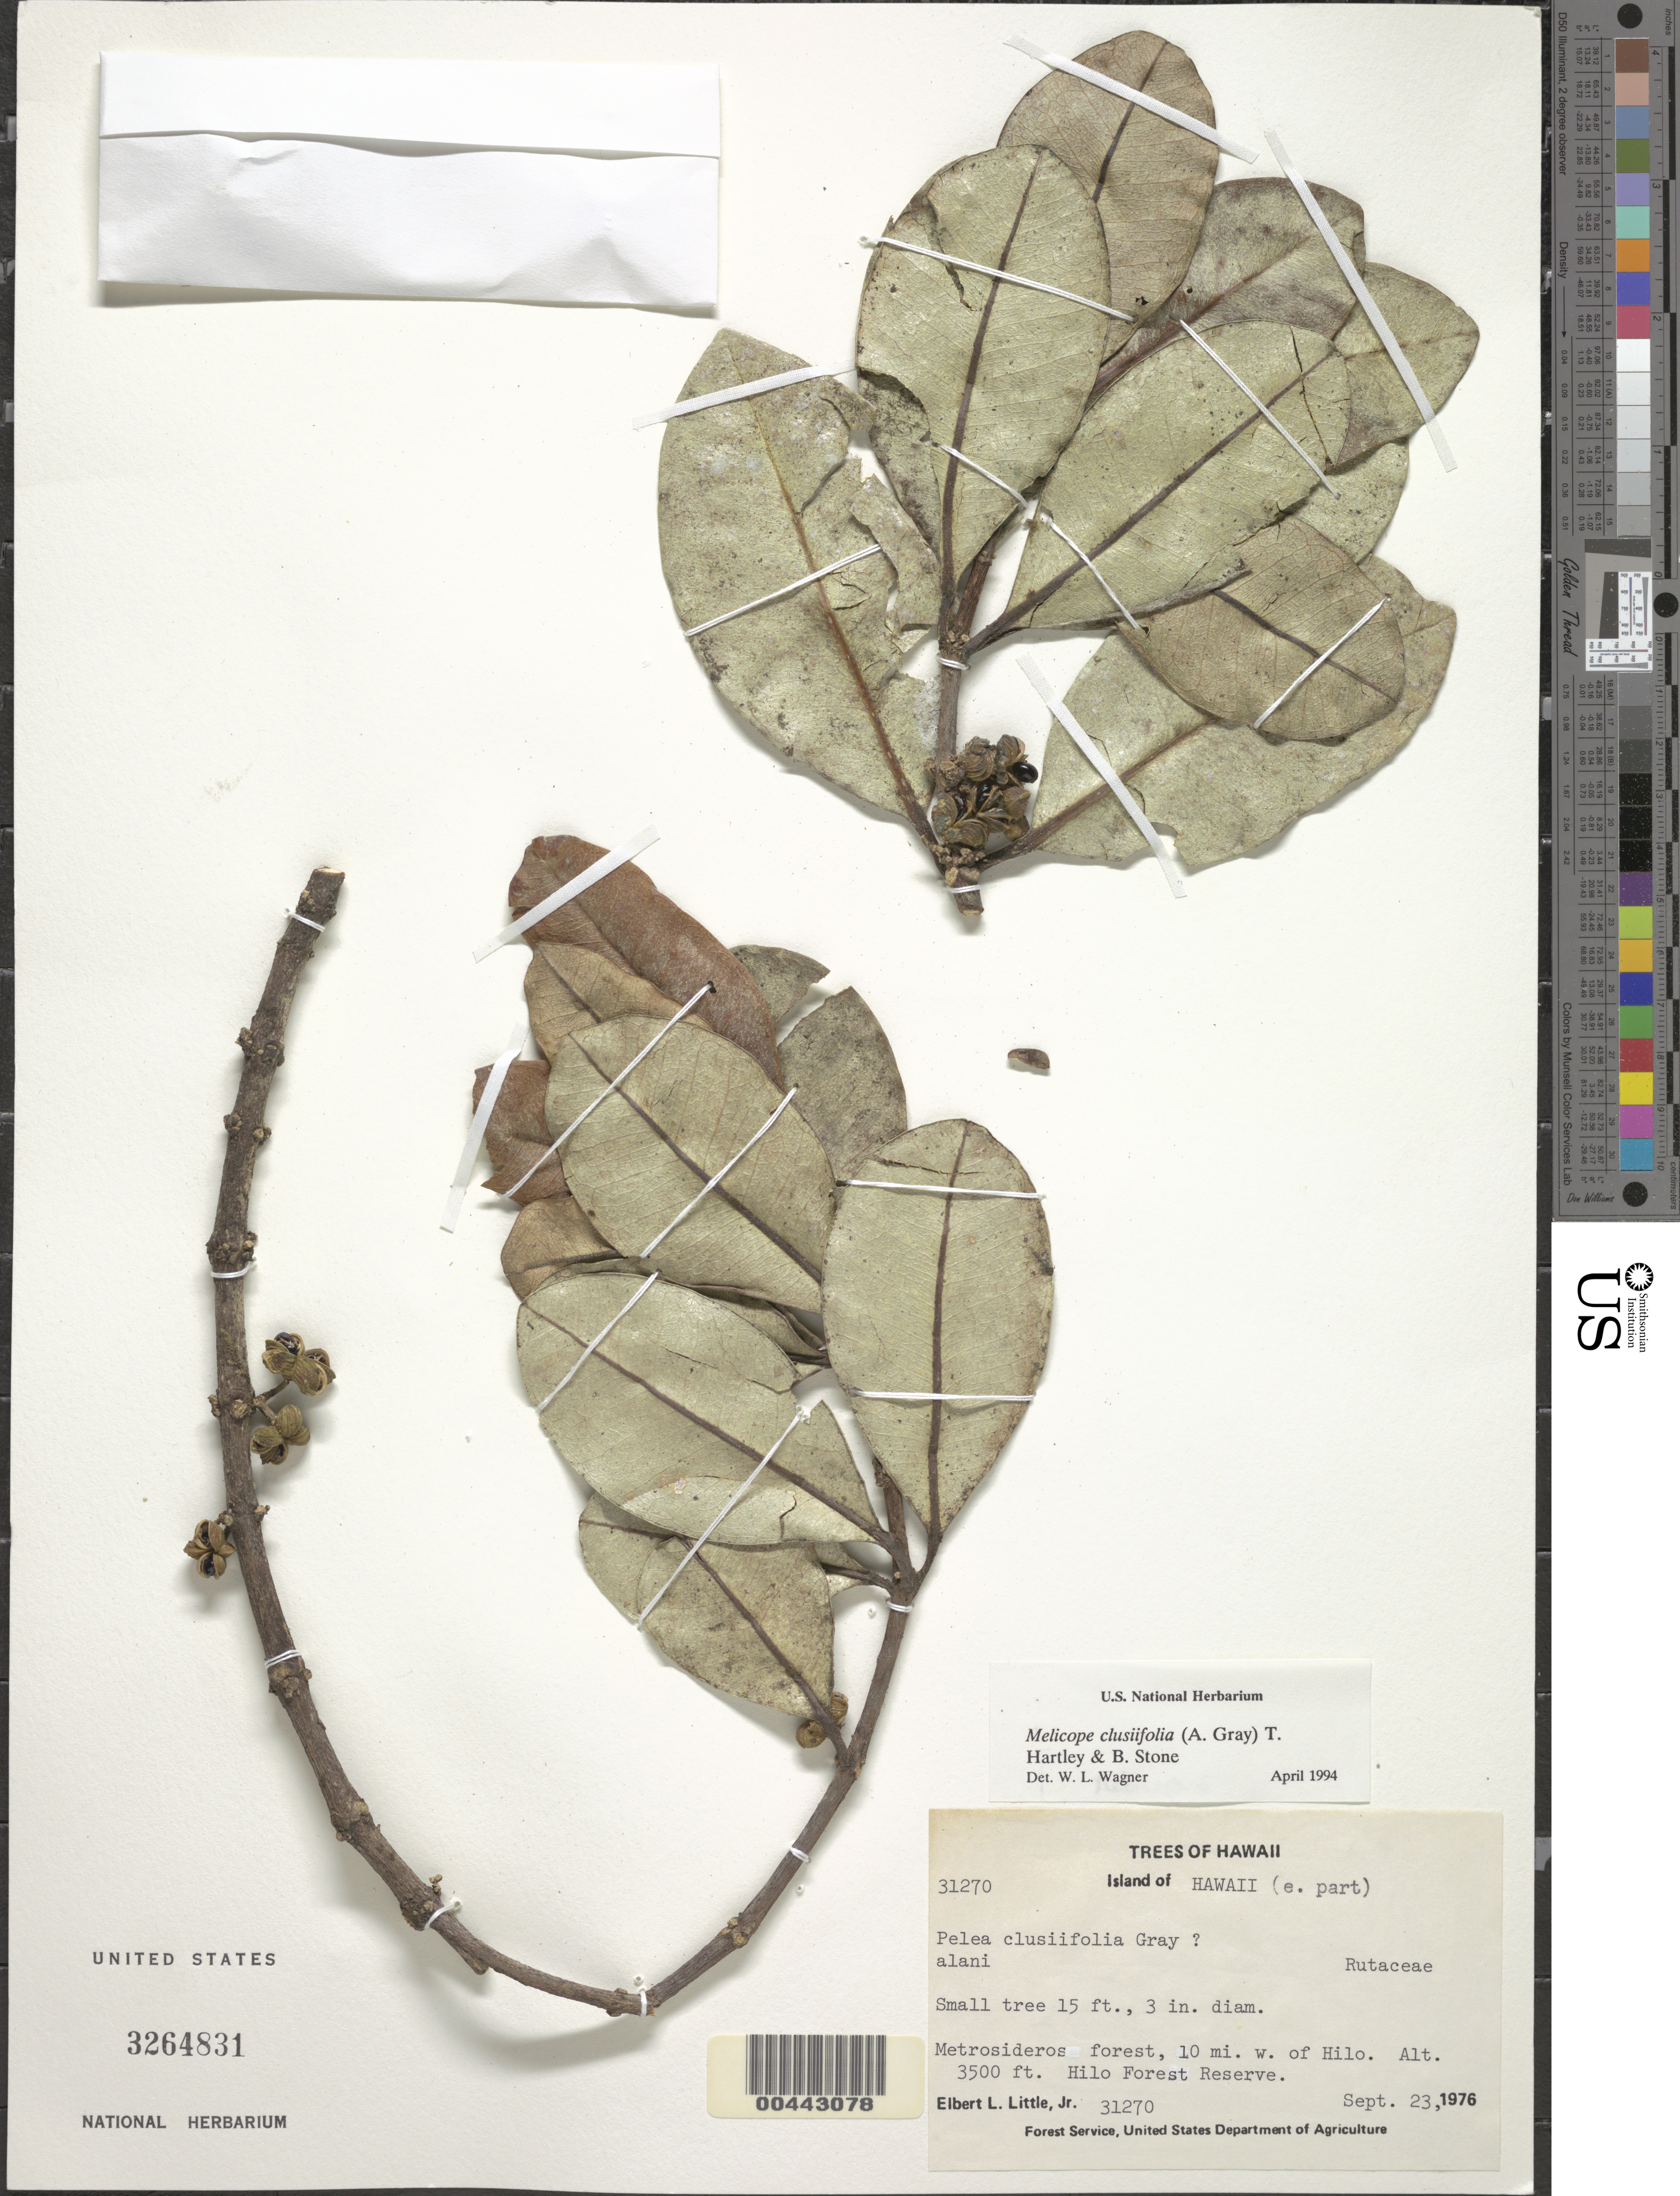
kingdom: Plantae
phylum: Tracheophyta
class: Magnoliopsida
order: Sapindales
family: Rutaceae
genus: Melicope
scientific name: Melicope clusiifolia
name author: (A. Gray) T.G. Hartley & B.C. Stone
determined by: Wagner, W. L., (BOT), Smithsonian Institution - National Museum of Natural History (UNITED STATES)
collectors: E. L. Little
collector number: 31270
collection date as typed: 23 Sep 1976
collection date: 1976-09-23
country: United States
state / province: Hawaii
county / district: Hawaii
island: Hawaii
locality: East part of Hawaii, 10 miles west of Hilo, Hilo Forest Reserve.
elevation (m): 1067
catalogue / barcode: US 3264831